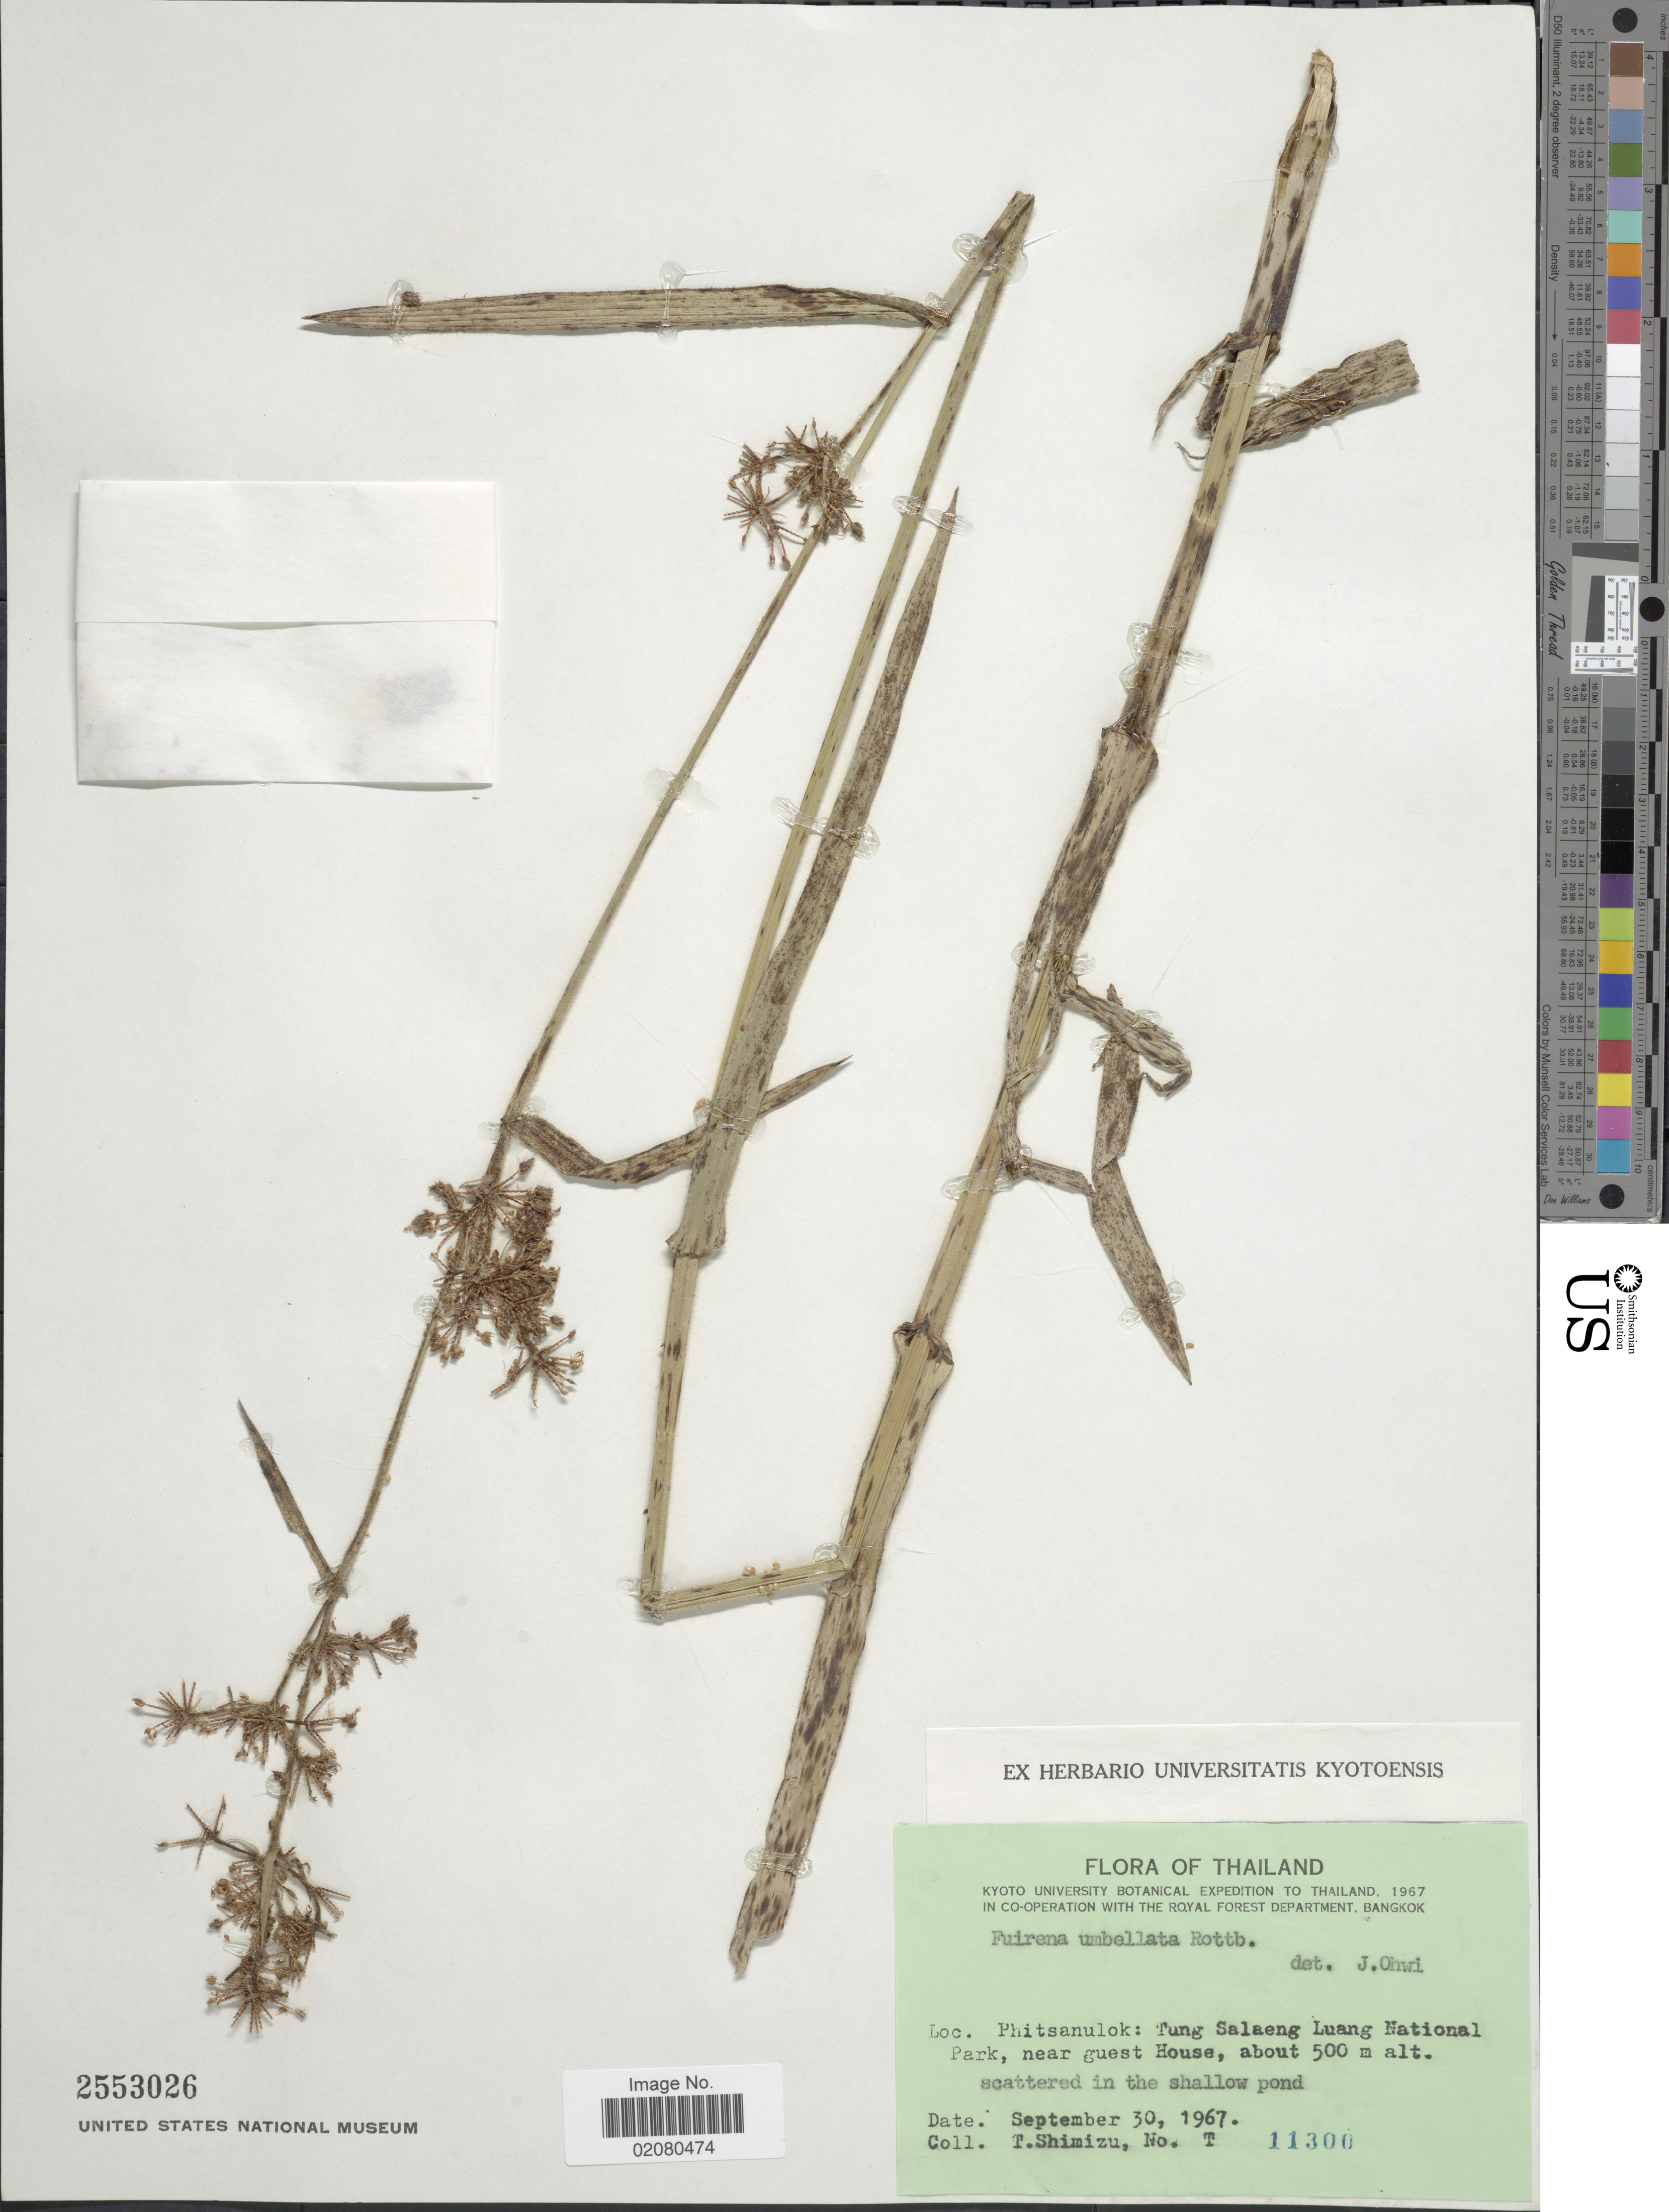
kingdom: Plantae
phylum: Tracheophyta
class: Liliopsida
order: Poales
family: Cyperaceae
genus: Fuirena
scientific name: Fuirena umbellata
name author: Rottb.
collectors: T. Shimizu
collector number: T 11300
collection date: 1967-09-30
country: Thailand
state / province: Phitsanulok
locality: Tung Salaeng Luang National Park, near guest House.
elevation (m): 500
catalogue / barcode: US 2553026